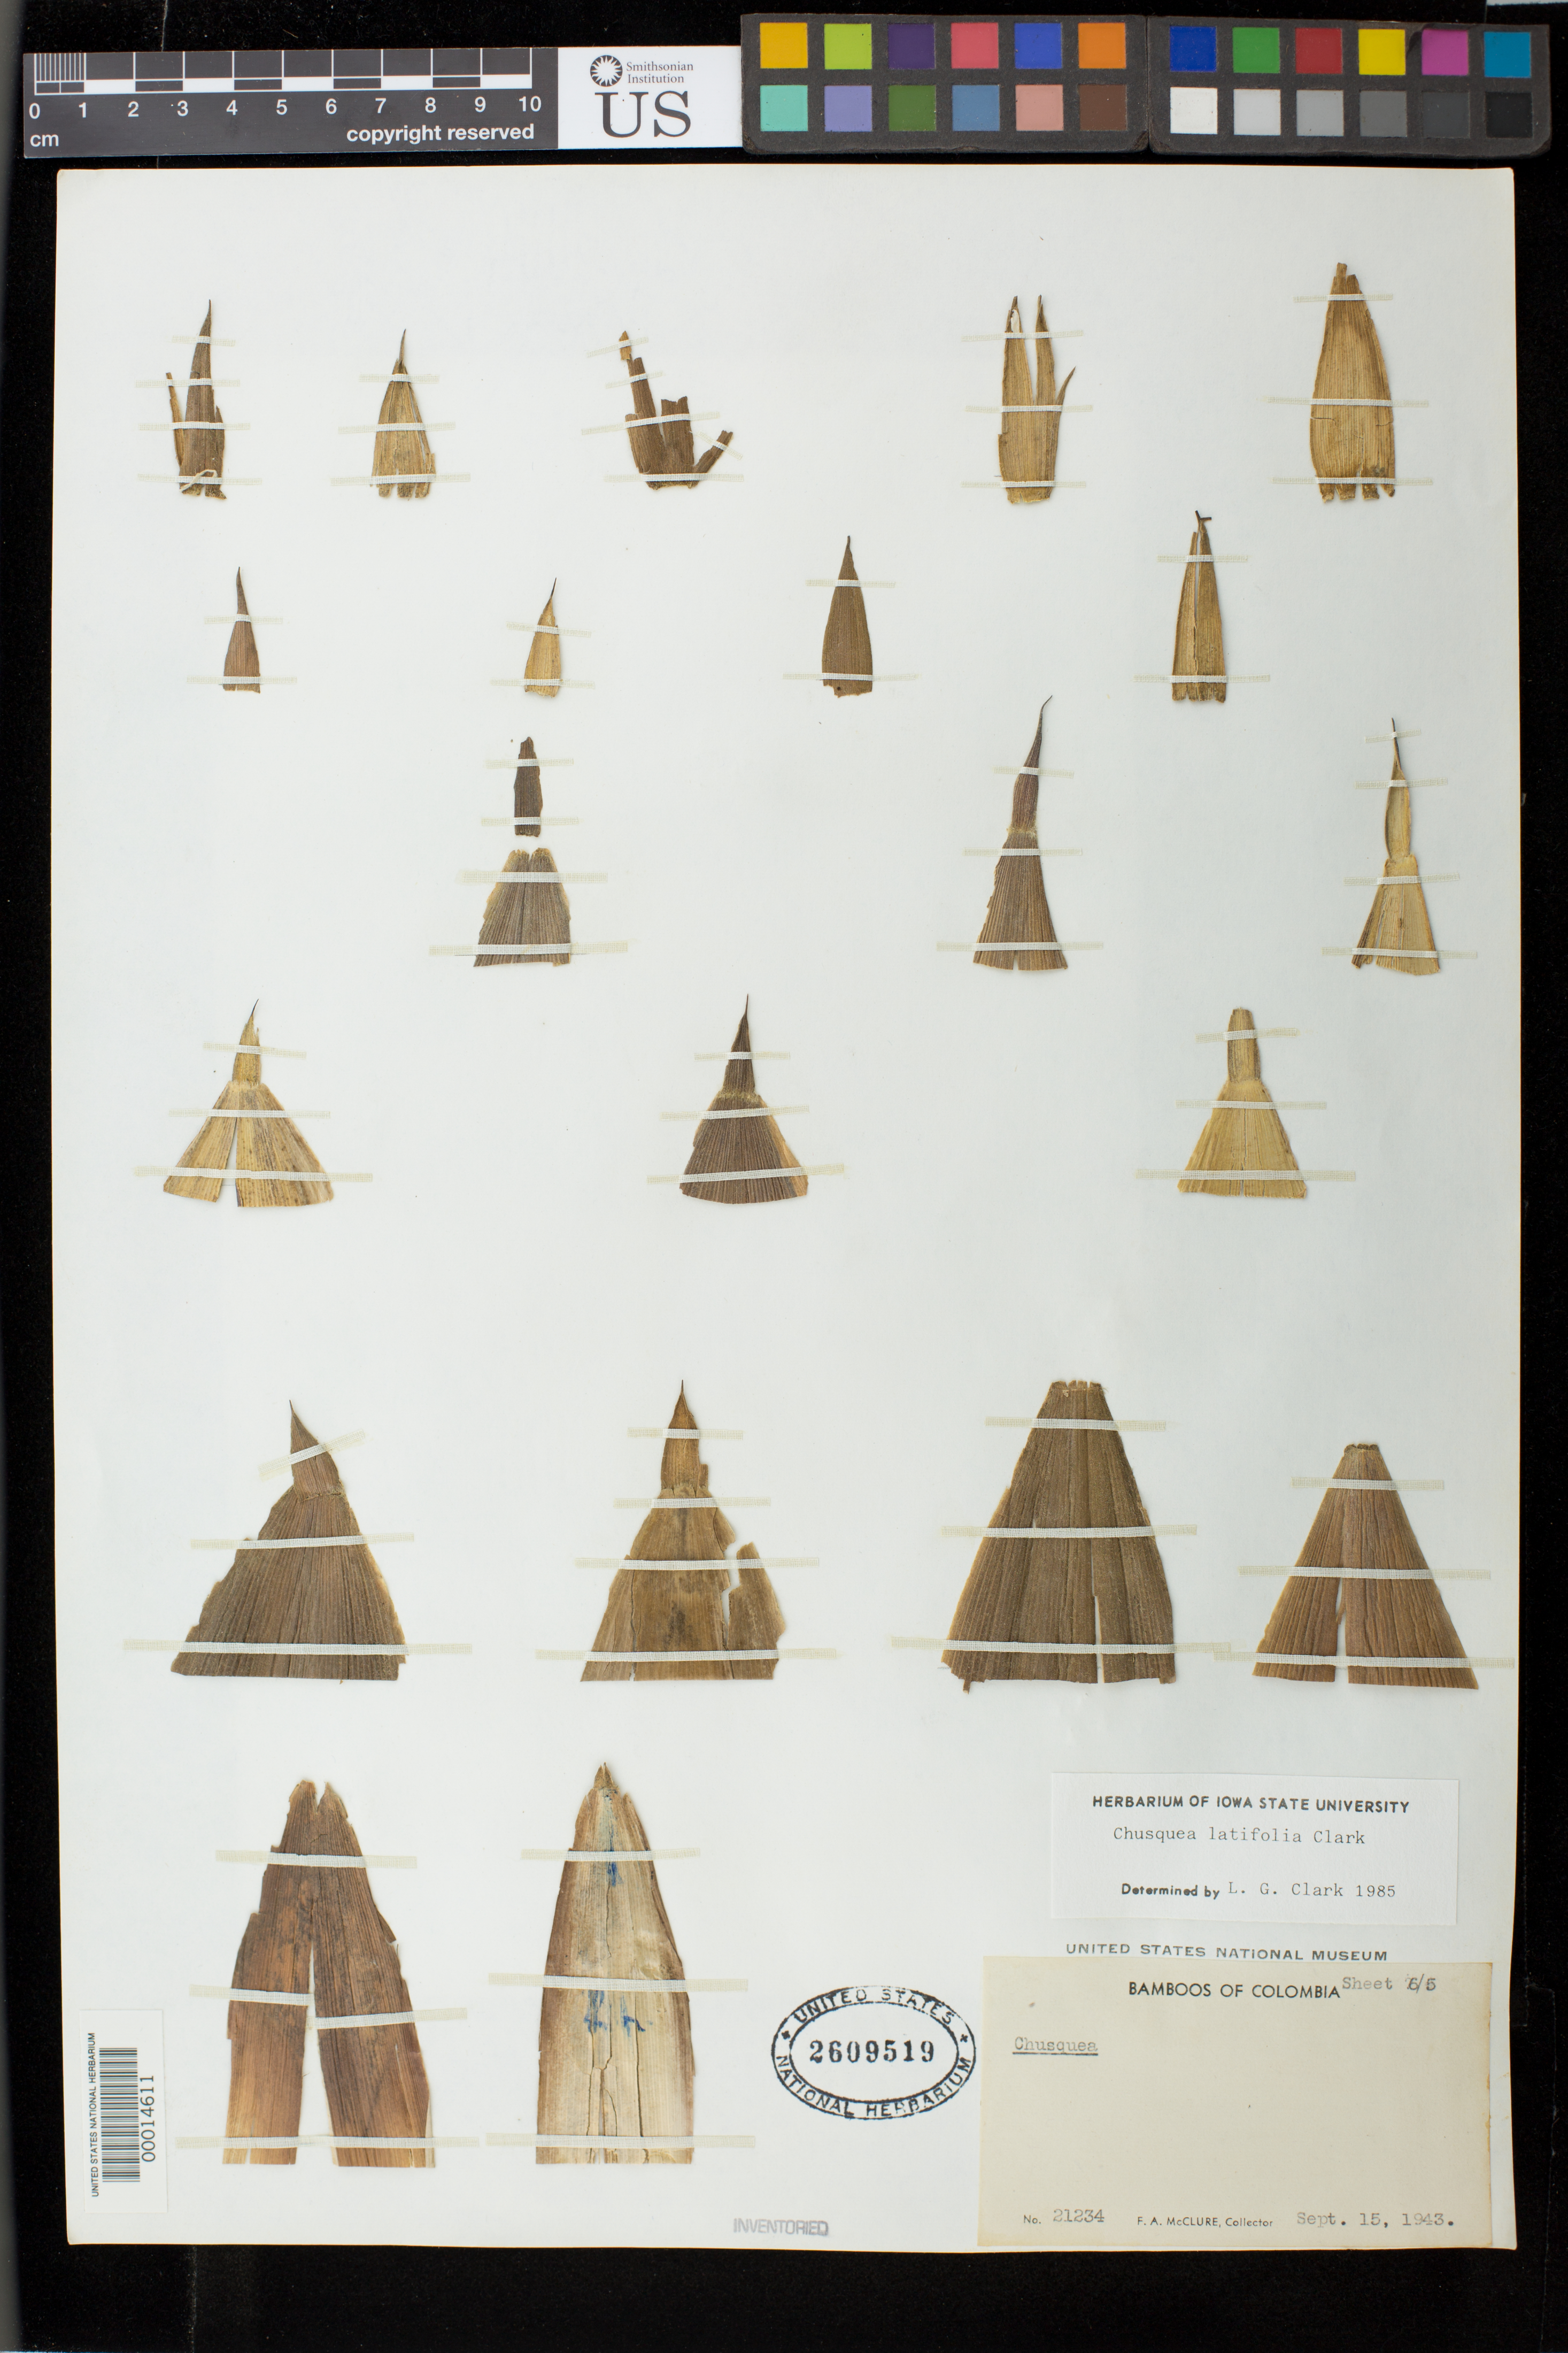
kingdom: Plantae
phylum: Tracheophyta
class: Liliopsida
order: Poales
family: Poaceae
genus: Chusquea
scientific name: Chusquea latifolia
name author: L.G. Clark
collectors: F. A. McClure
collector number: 21234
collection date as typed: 15 Sep 1943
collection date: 1943-09-15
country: Colombia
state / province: Cauca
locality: Cali-Buena Ventura Hwy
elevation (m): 2000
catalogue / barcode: US 2609519